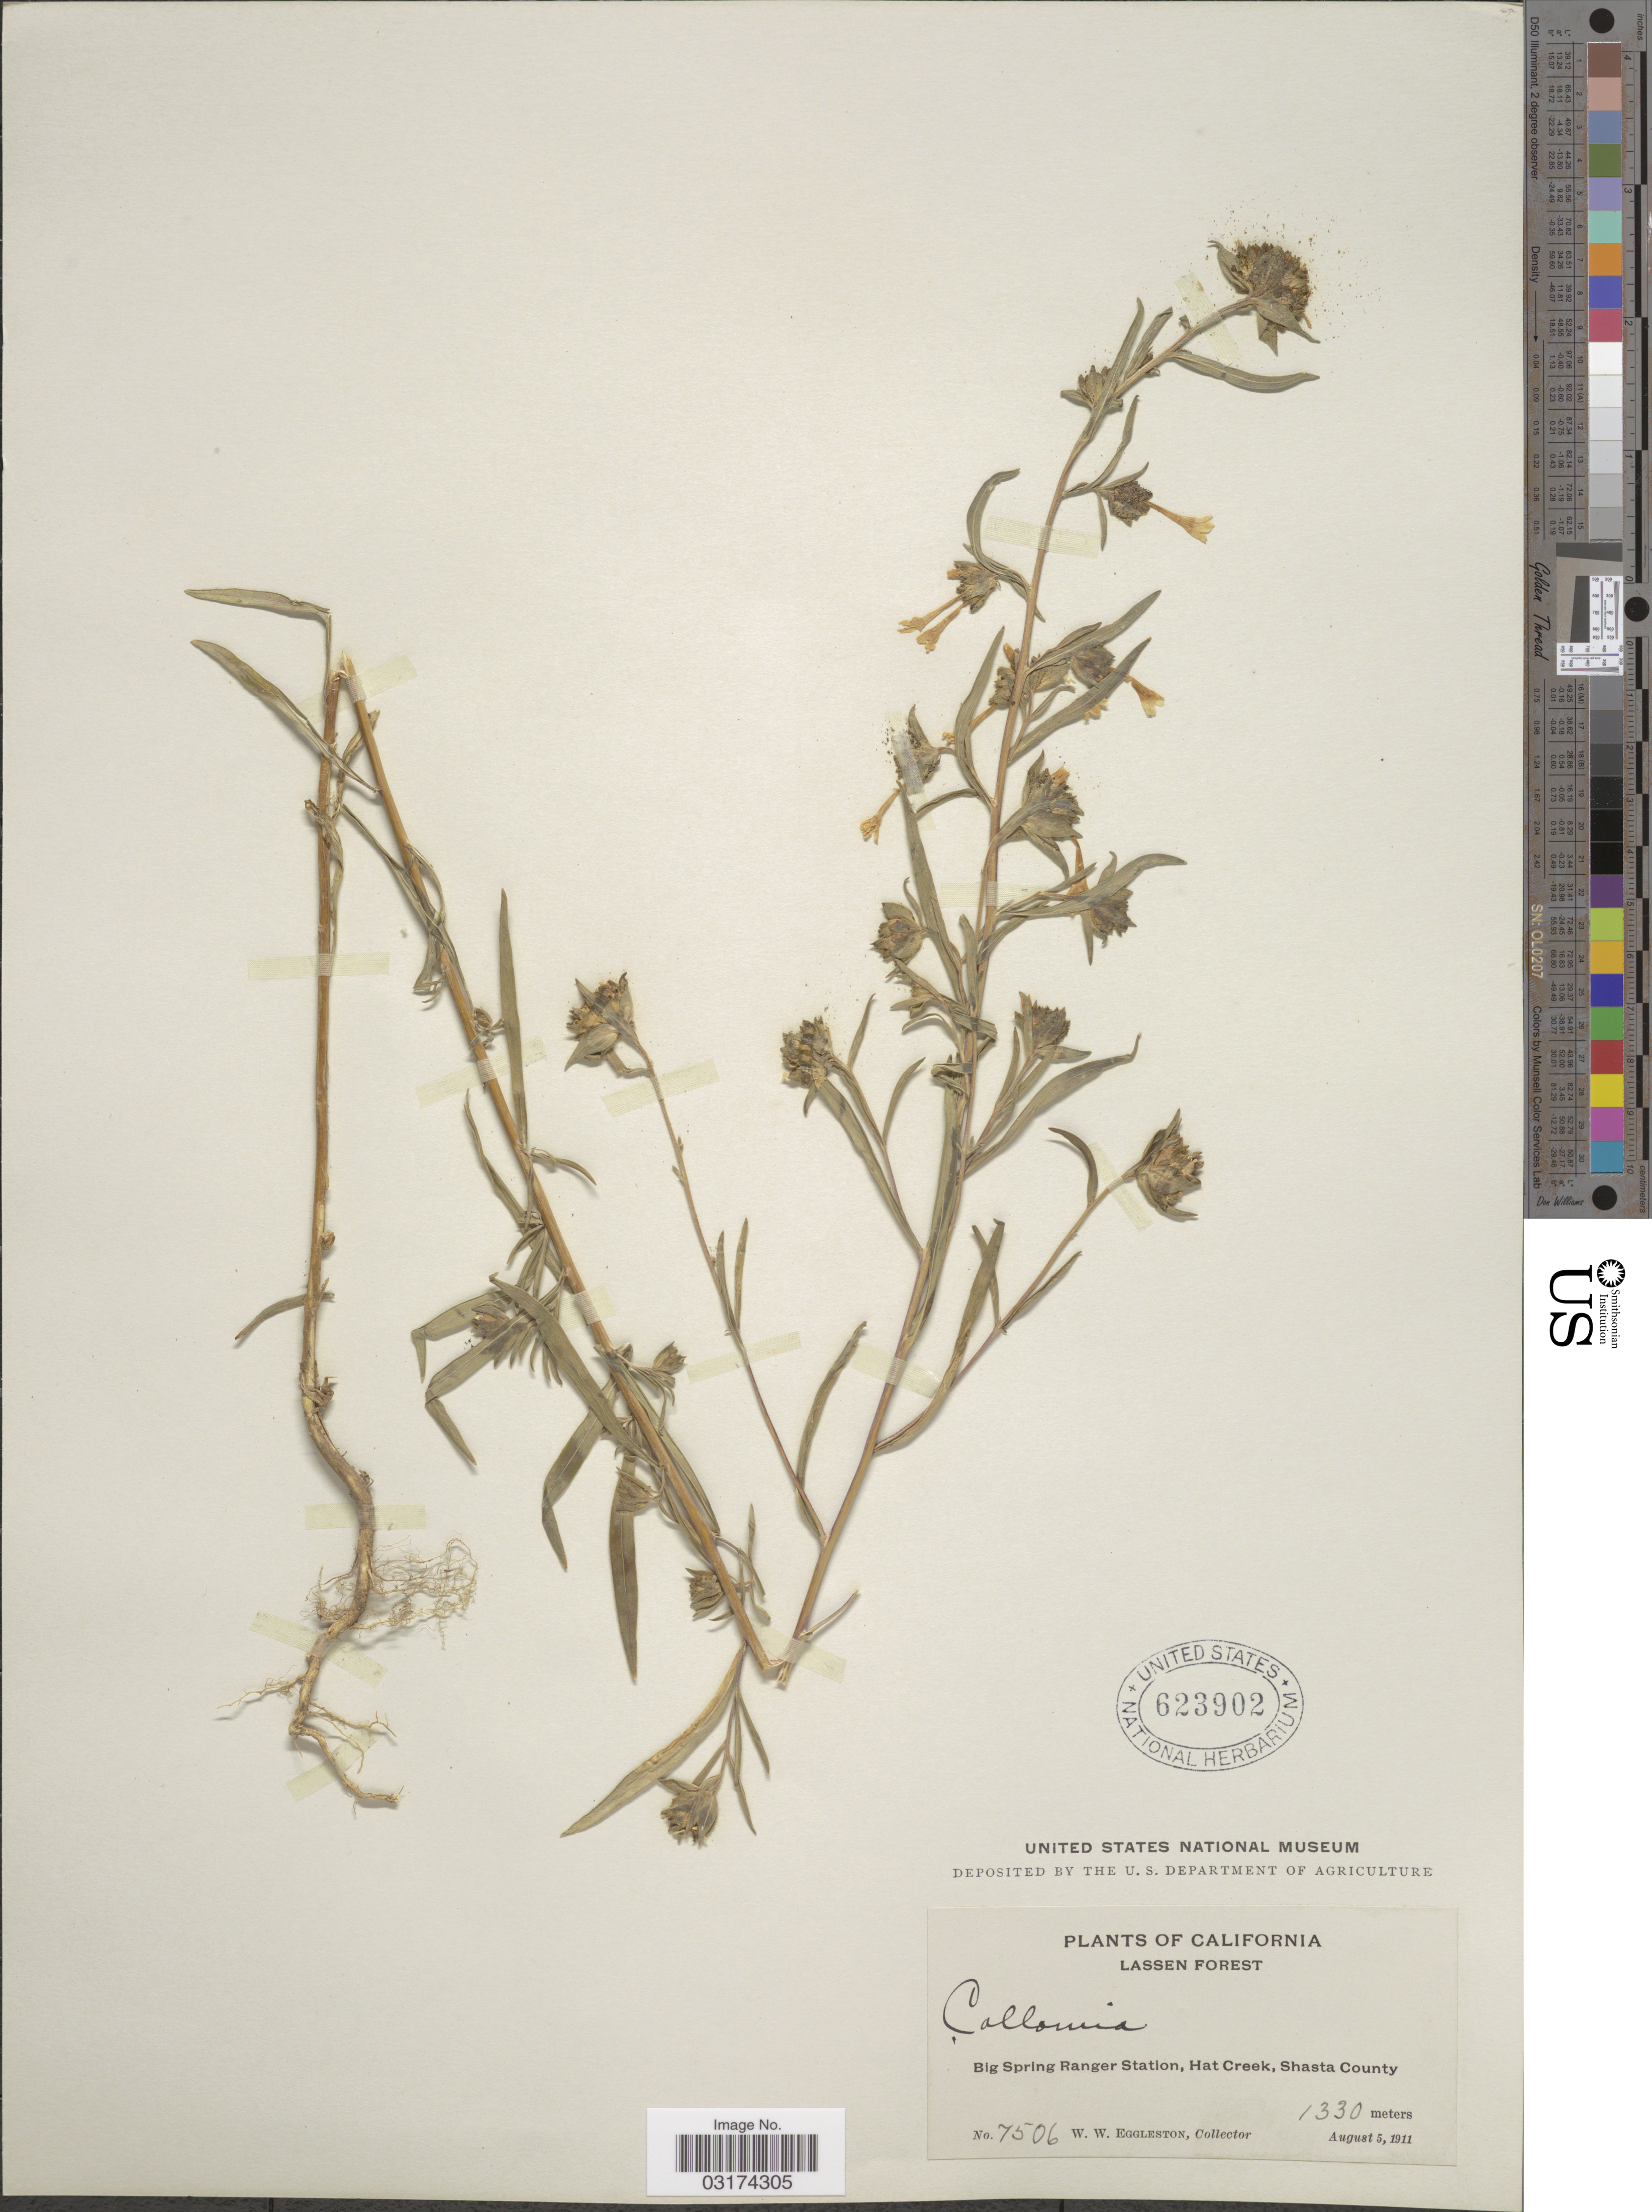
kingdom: Plantae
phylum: Tracheophyta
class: Magnoliopsida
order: Ericales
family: Polemoniaceae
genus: Collomia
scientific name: Collomia grandiflora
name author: Douglas ex Lindl.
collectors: W. W. Eggleston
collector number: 7506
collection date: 1911-08-05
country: United States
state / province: California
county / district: Shasta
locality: Lassen Forest. Big Spring Ranger Station, Hat Creek, Shasta County.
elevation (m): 1330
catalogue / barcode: US 623902